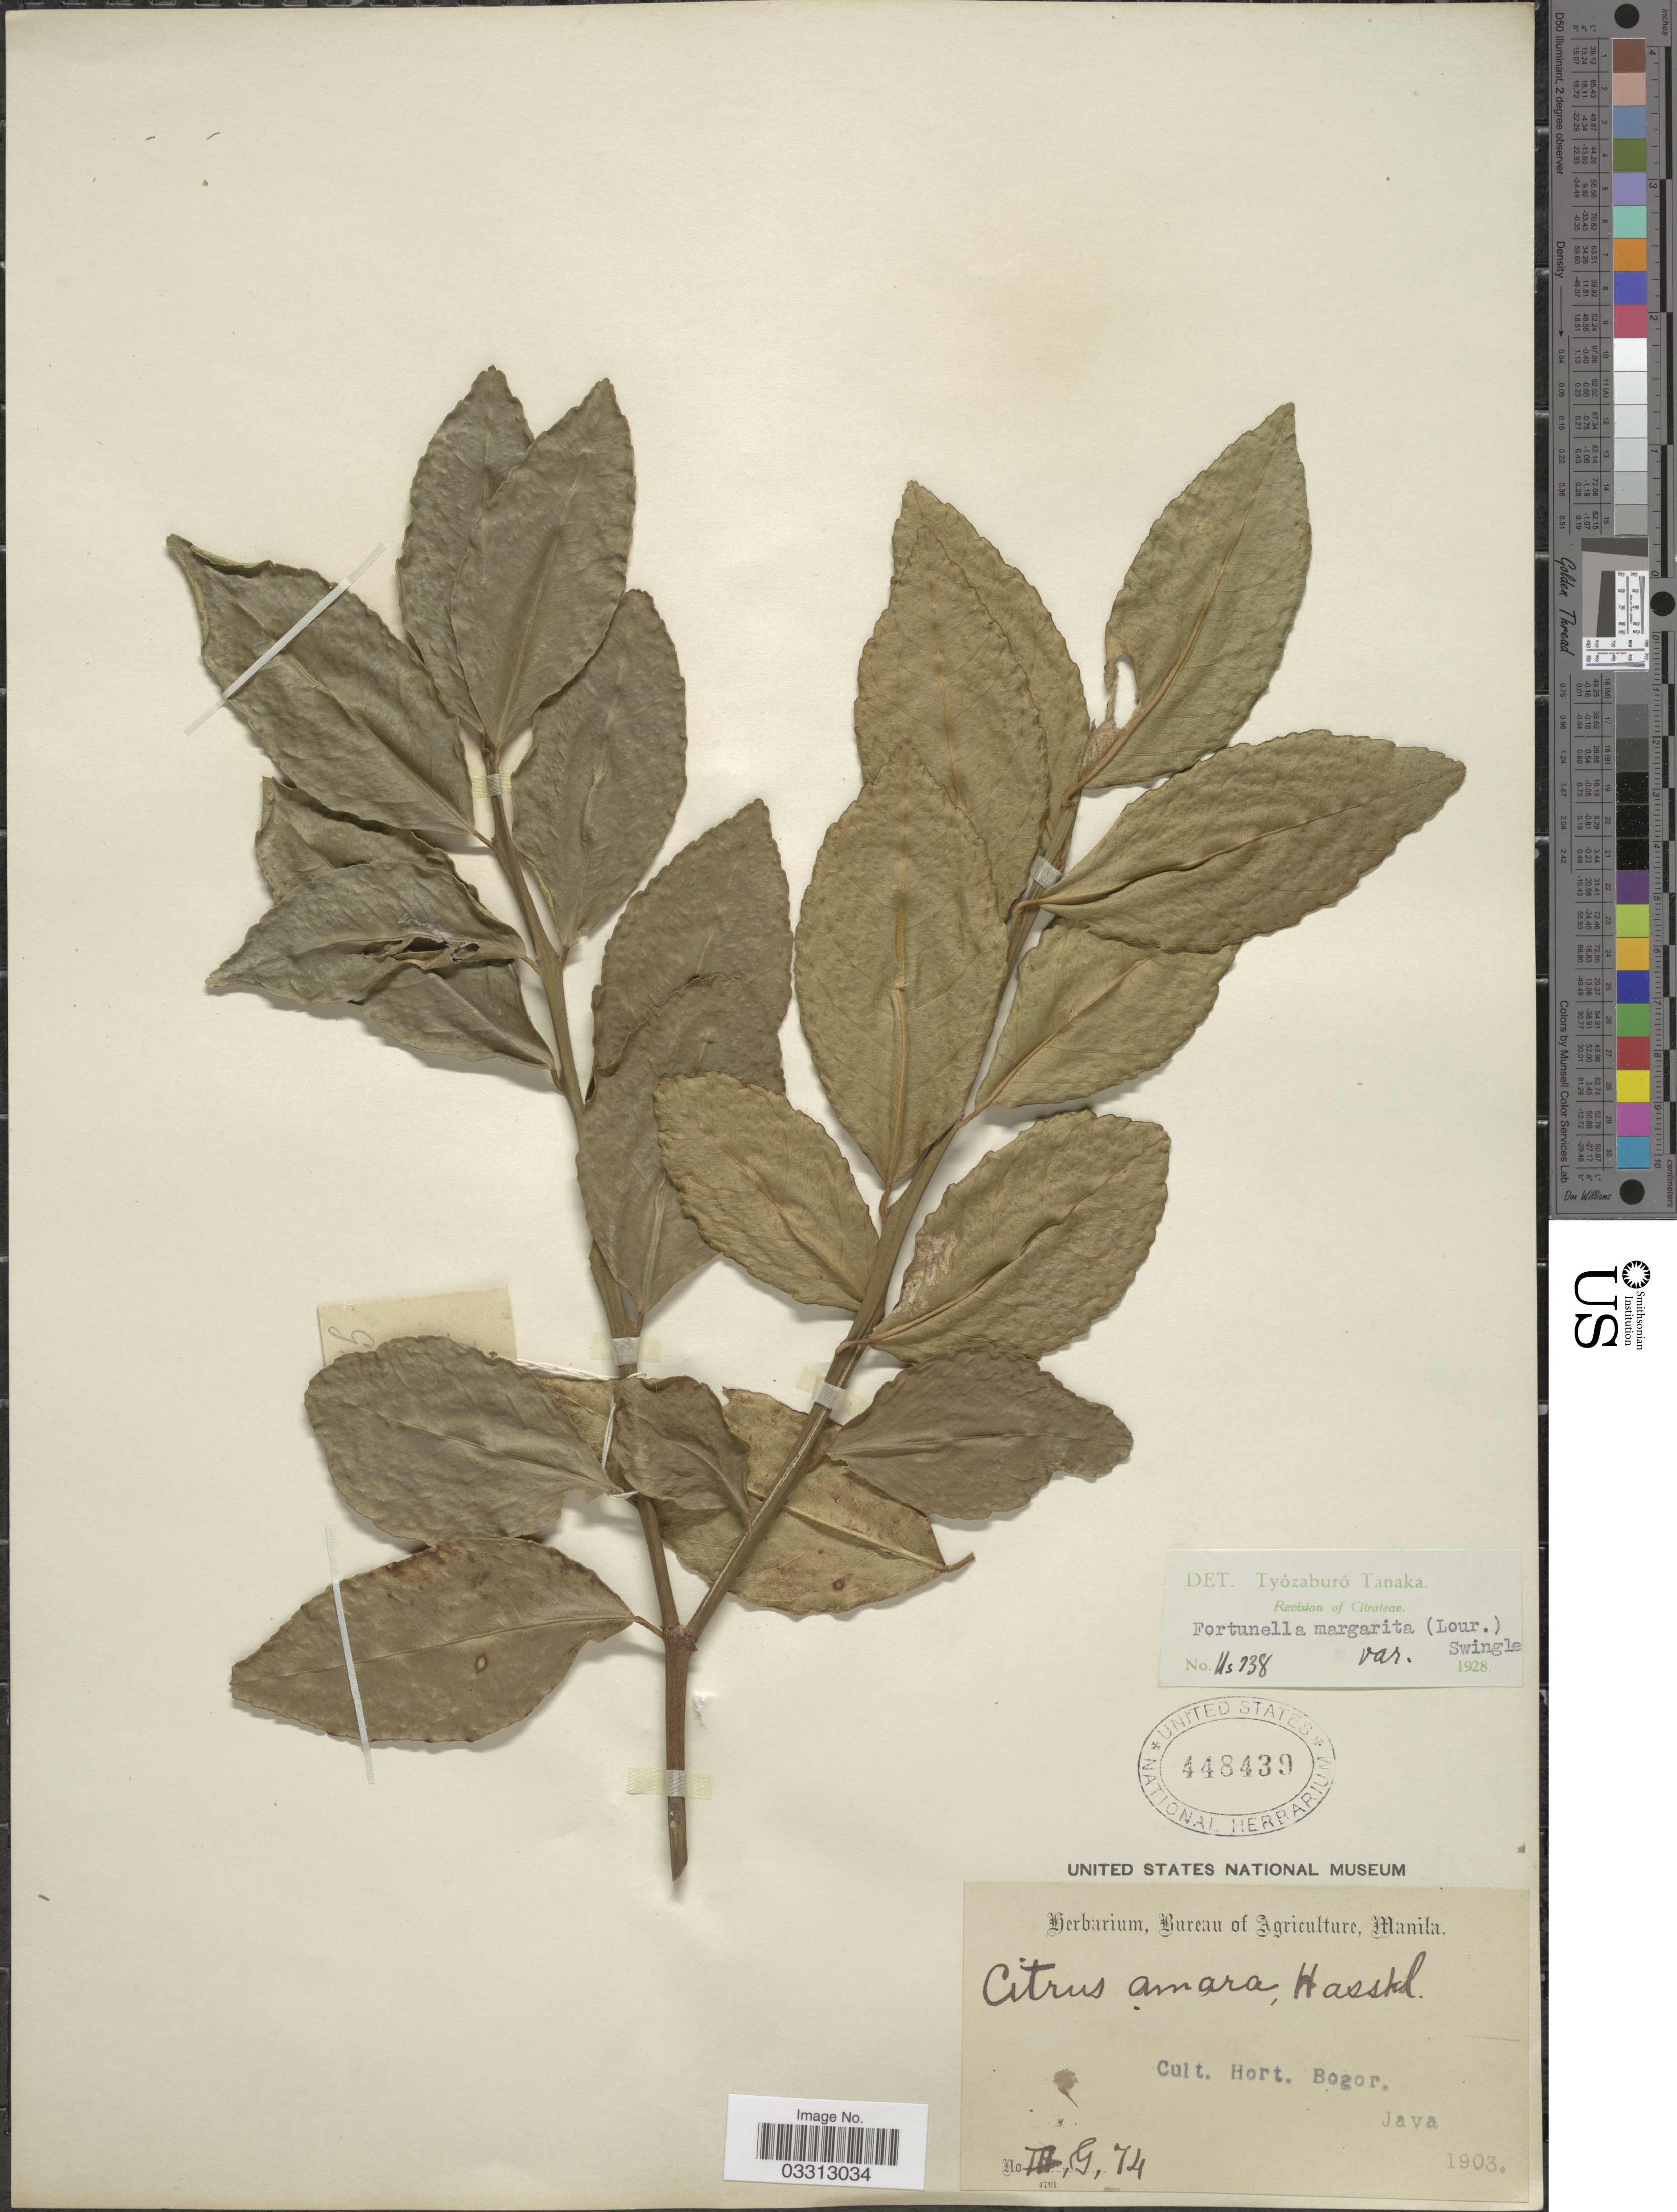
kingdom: Plantae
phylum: Tracheophyta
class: Magnoliopsida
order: Sapindales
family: Rutaceae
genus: Citrus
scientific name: Citrus japonica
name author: Thunb.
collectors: Ex herb. Bureau of Agriculture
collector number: III, G, 74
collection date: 1903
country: Indonesia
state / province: Java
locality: Hort. Bogor.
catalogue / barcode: US 448439